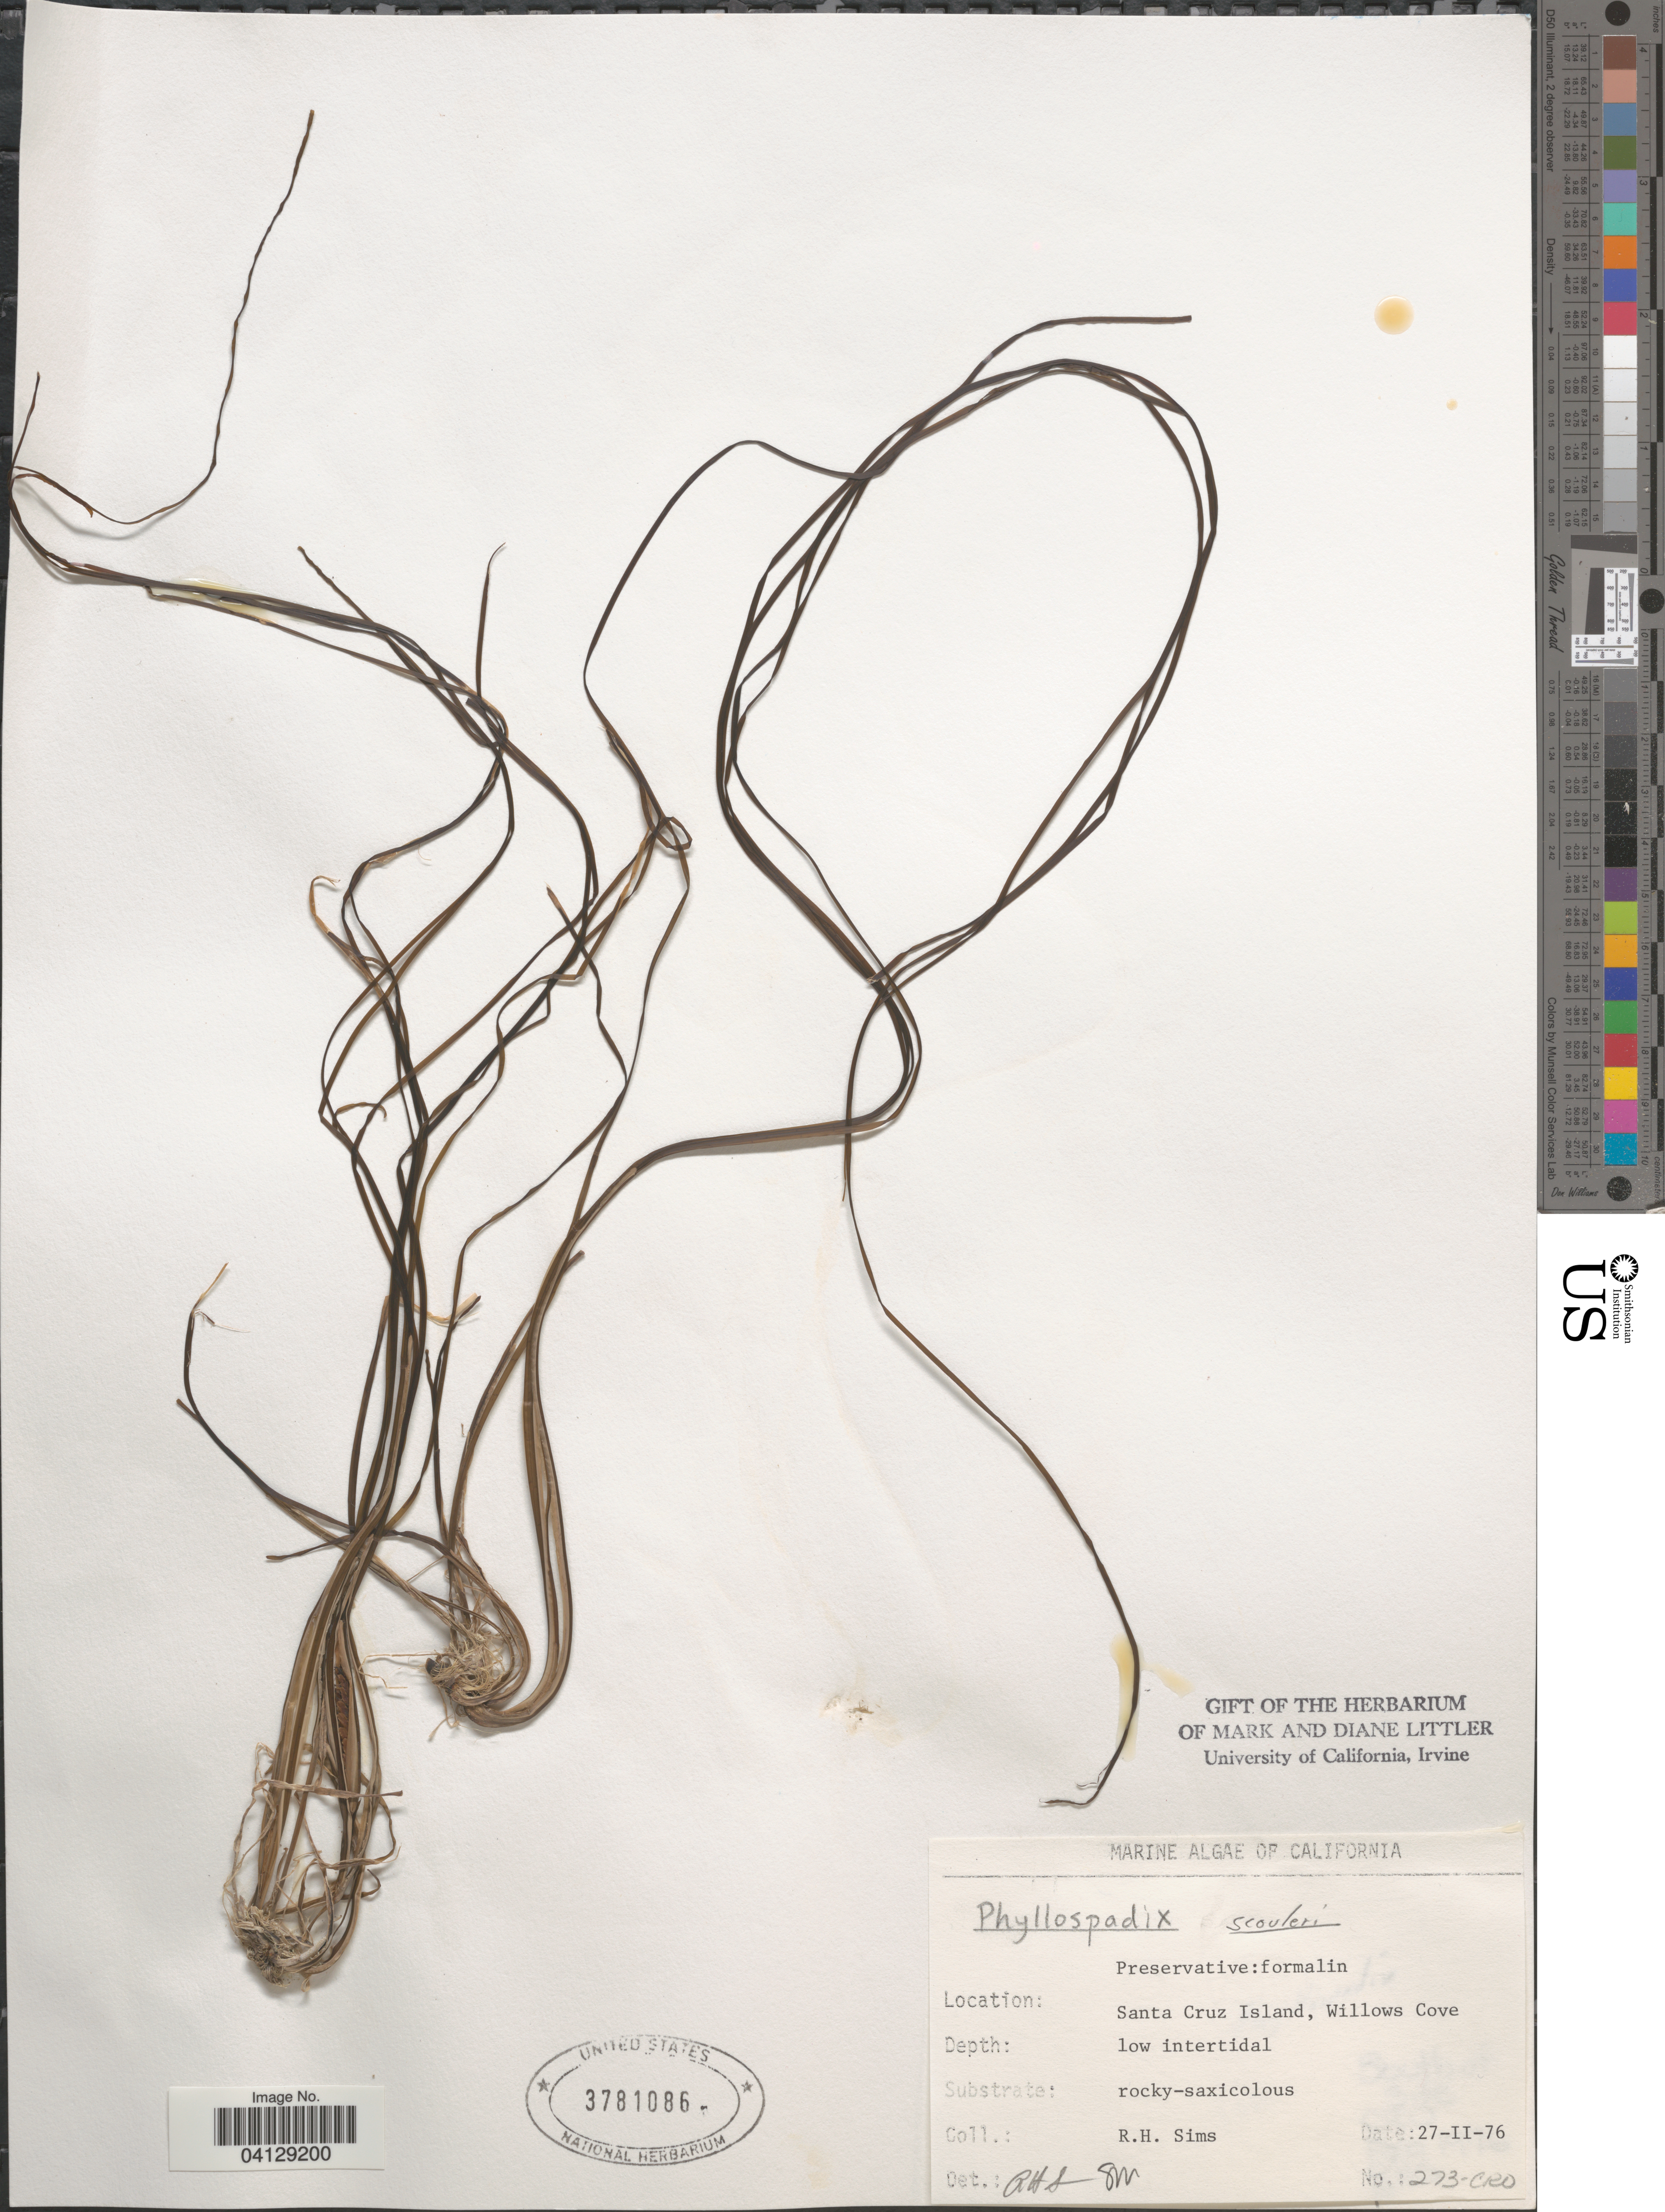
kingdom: Plantae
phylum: Tracheophyta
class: Liliopsida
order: Alismatales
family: Zosteraceae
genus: Phyllospadix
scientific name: Phyllospadix scouleri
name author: Hook.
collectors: R. H. Sims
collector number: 273-CRO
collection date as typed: Transcribed d/m/y: 27/2/76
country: United States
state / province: California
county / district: Santa Barbara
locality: Santa Cruz Island, Willows Cove.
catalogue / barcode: US 3781086